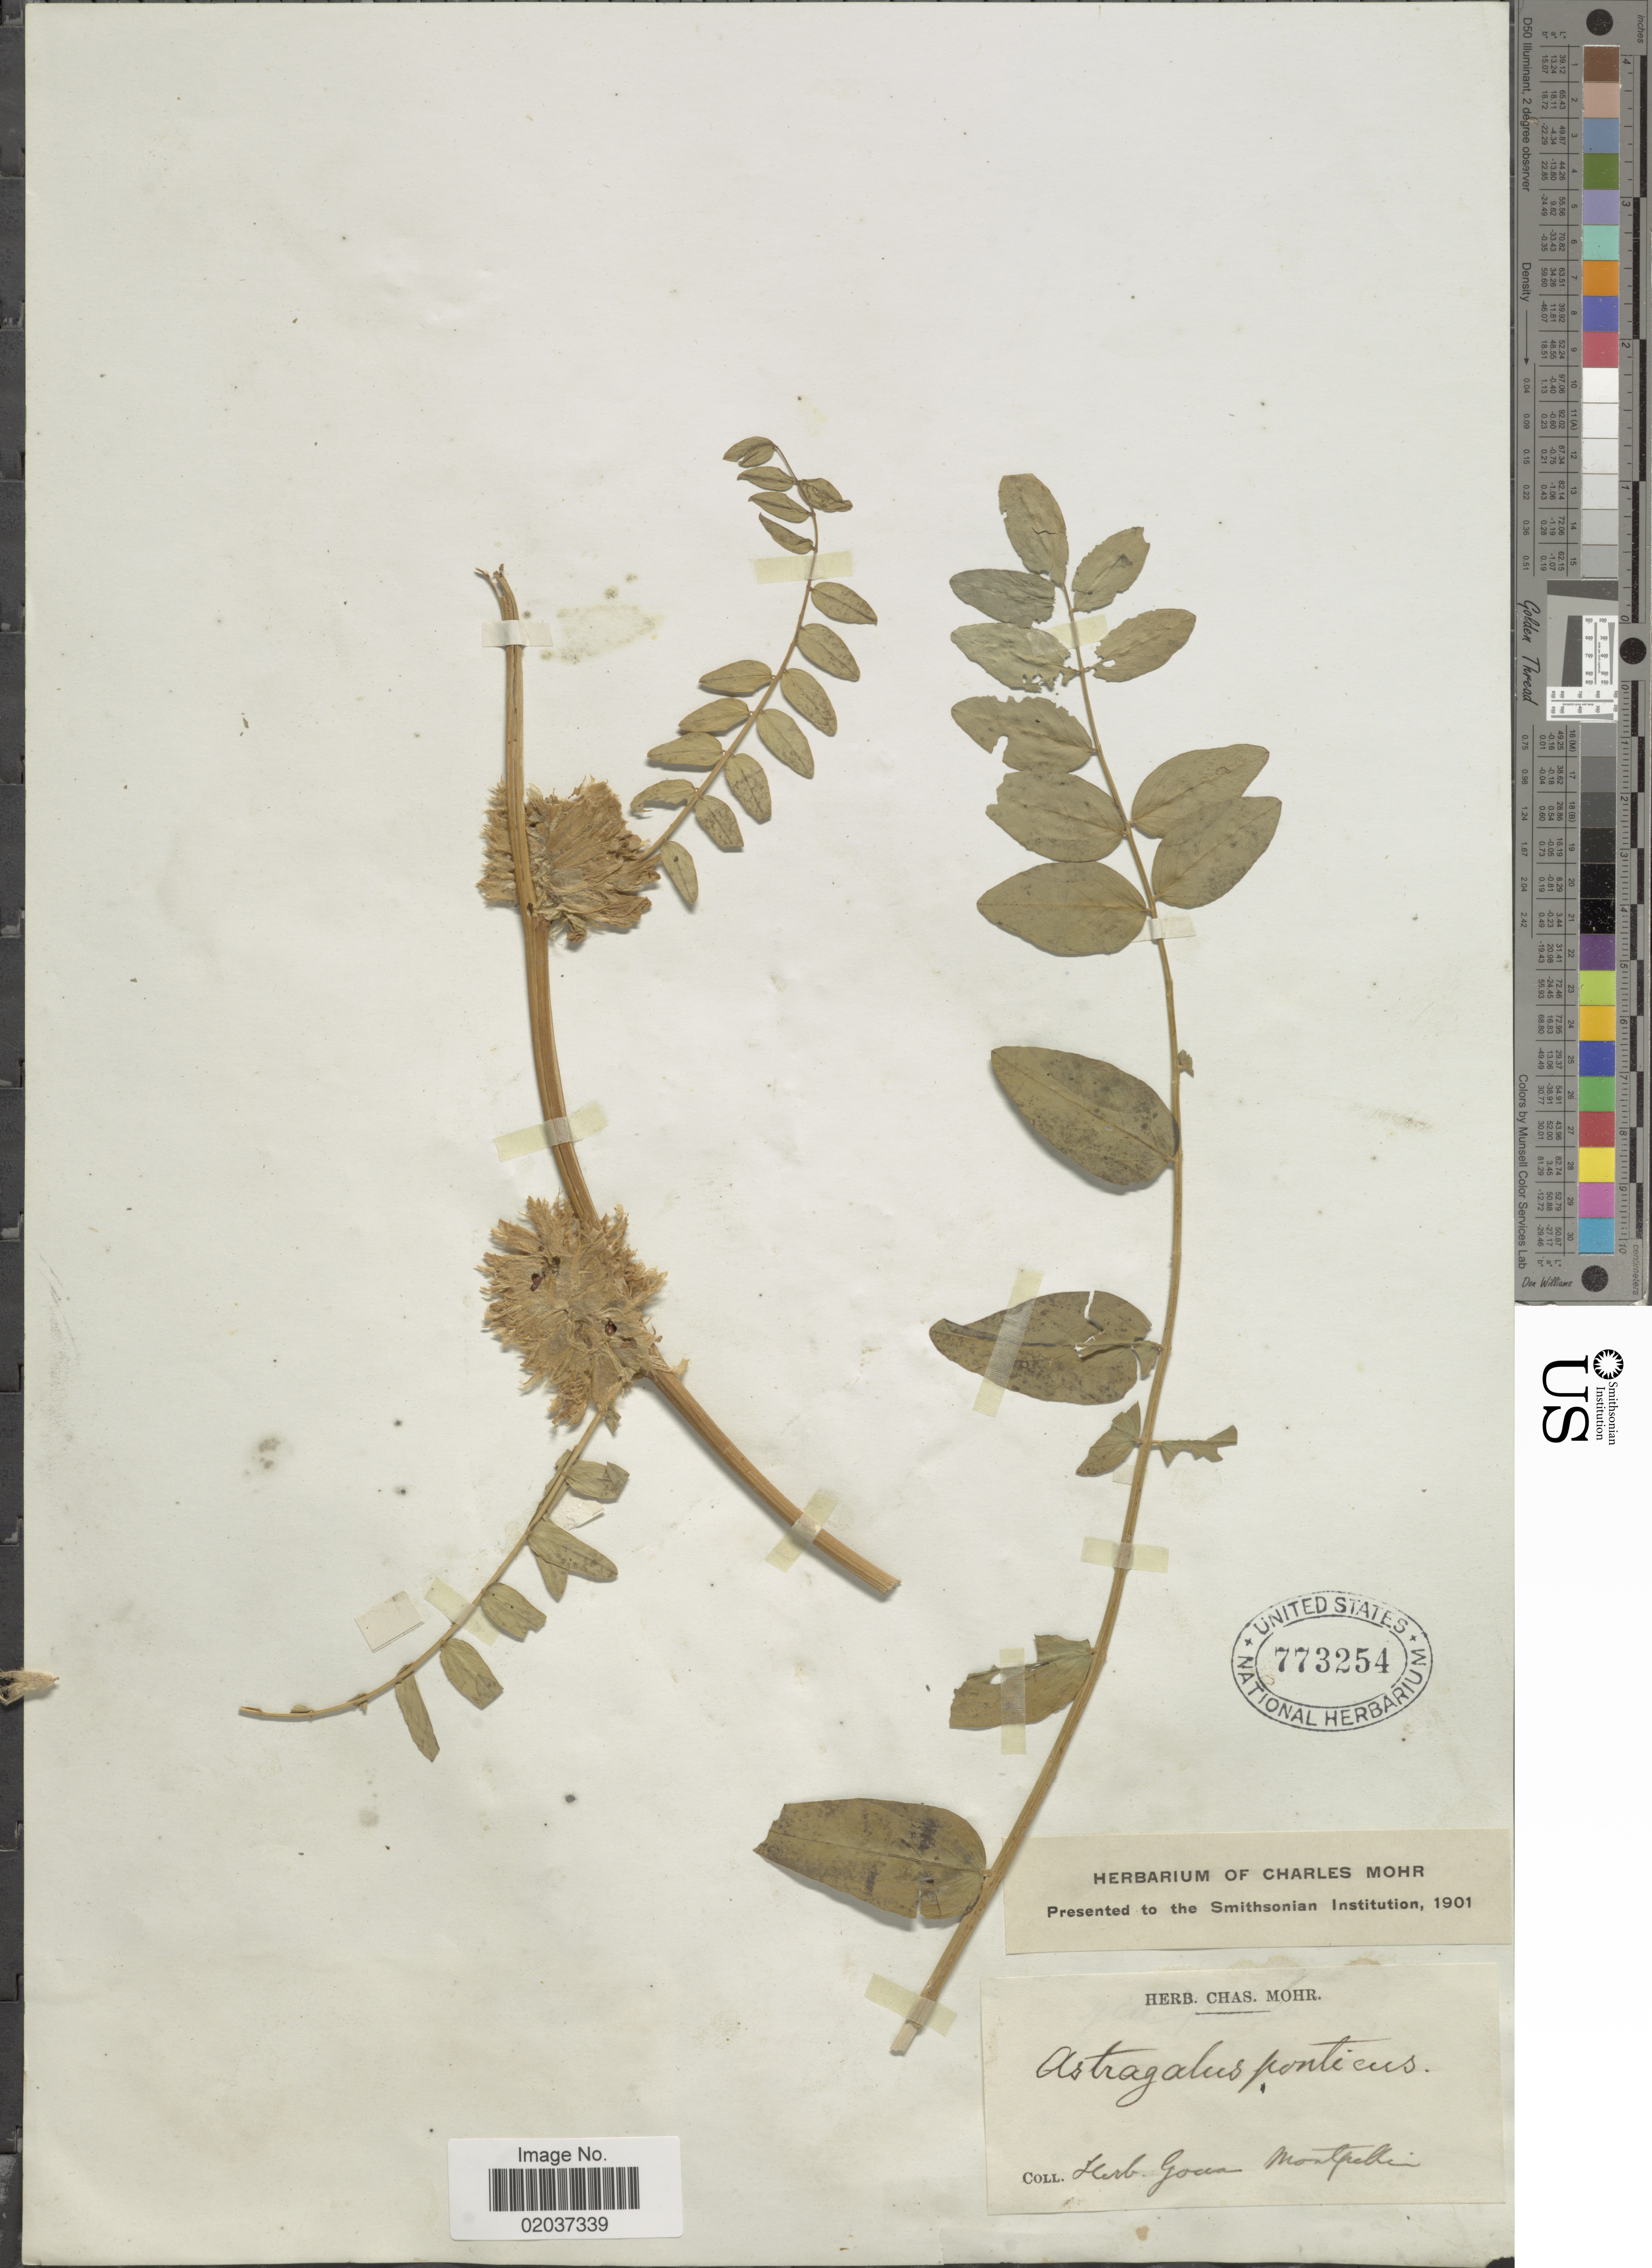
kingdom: Plantae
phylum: Tracheophyta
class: Magnoliopsida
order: Fabales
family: Fabaceae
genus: Astragalus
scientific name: Astragalus ponticus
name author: Pall.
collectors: ex herb. Goum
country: France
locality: Montpellier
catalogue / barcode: US 773254